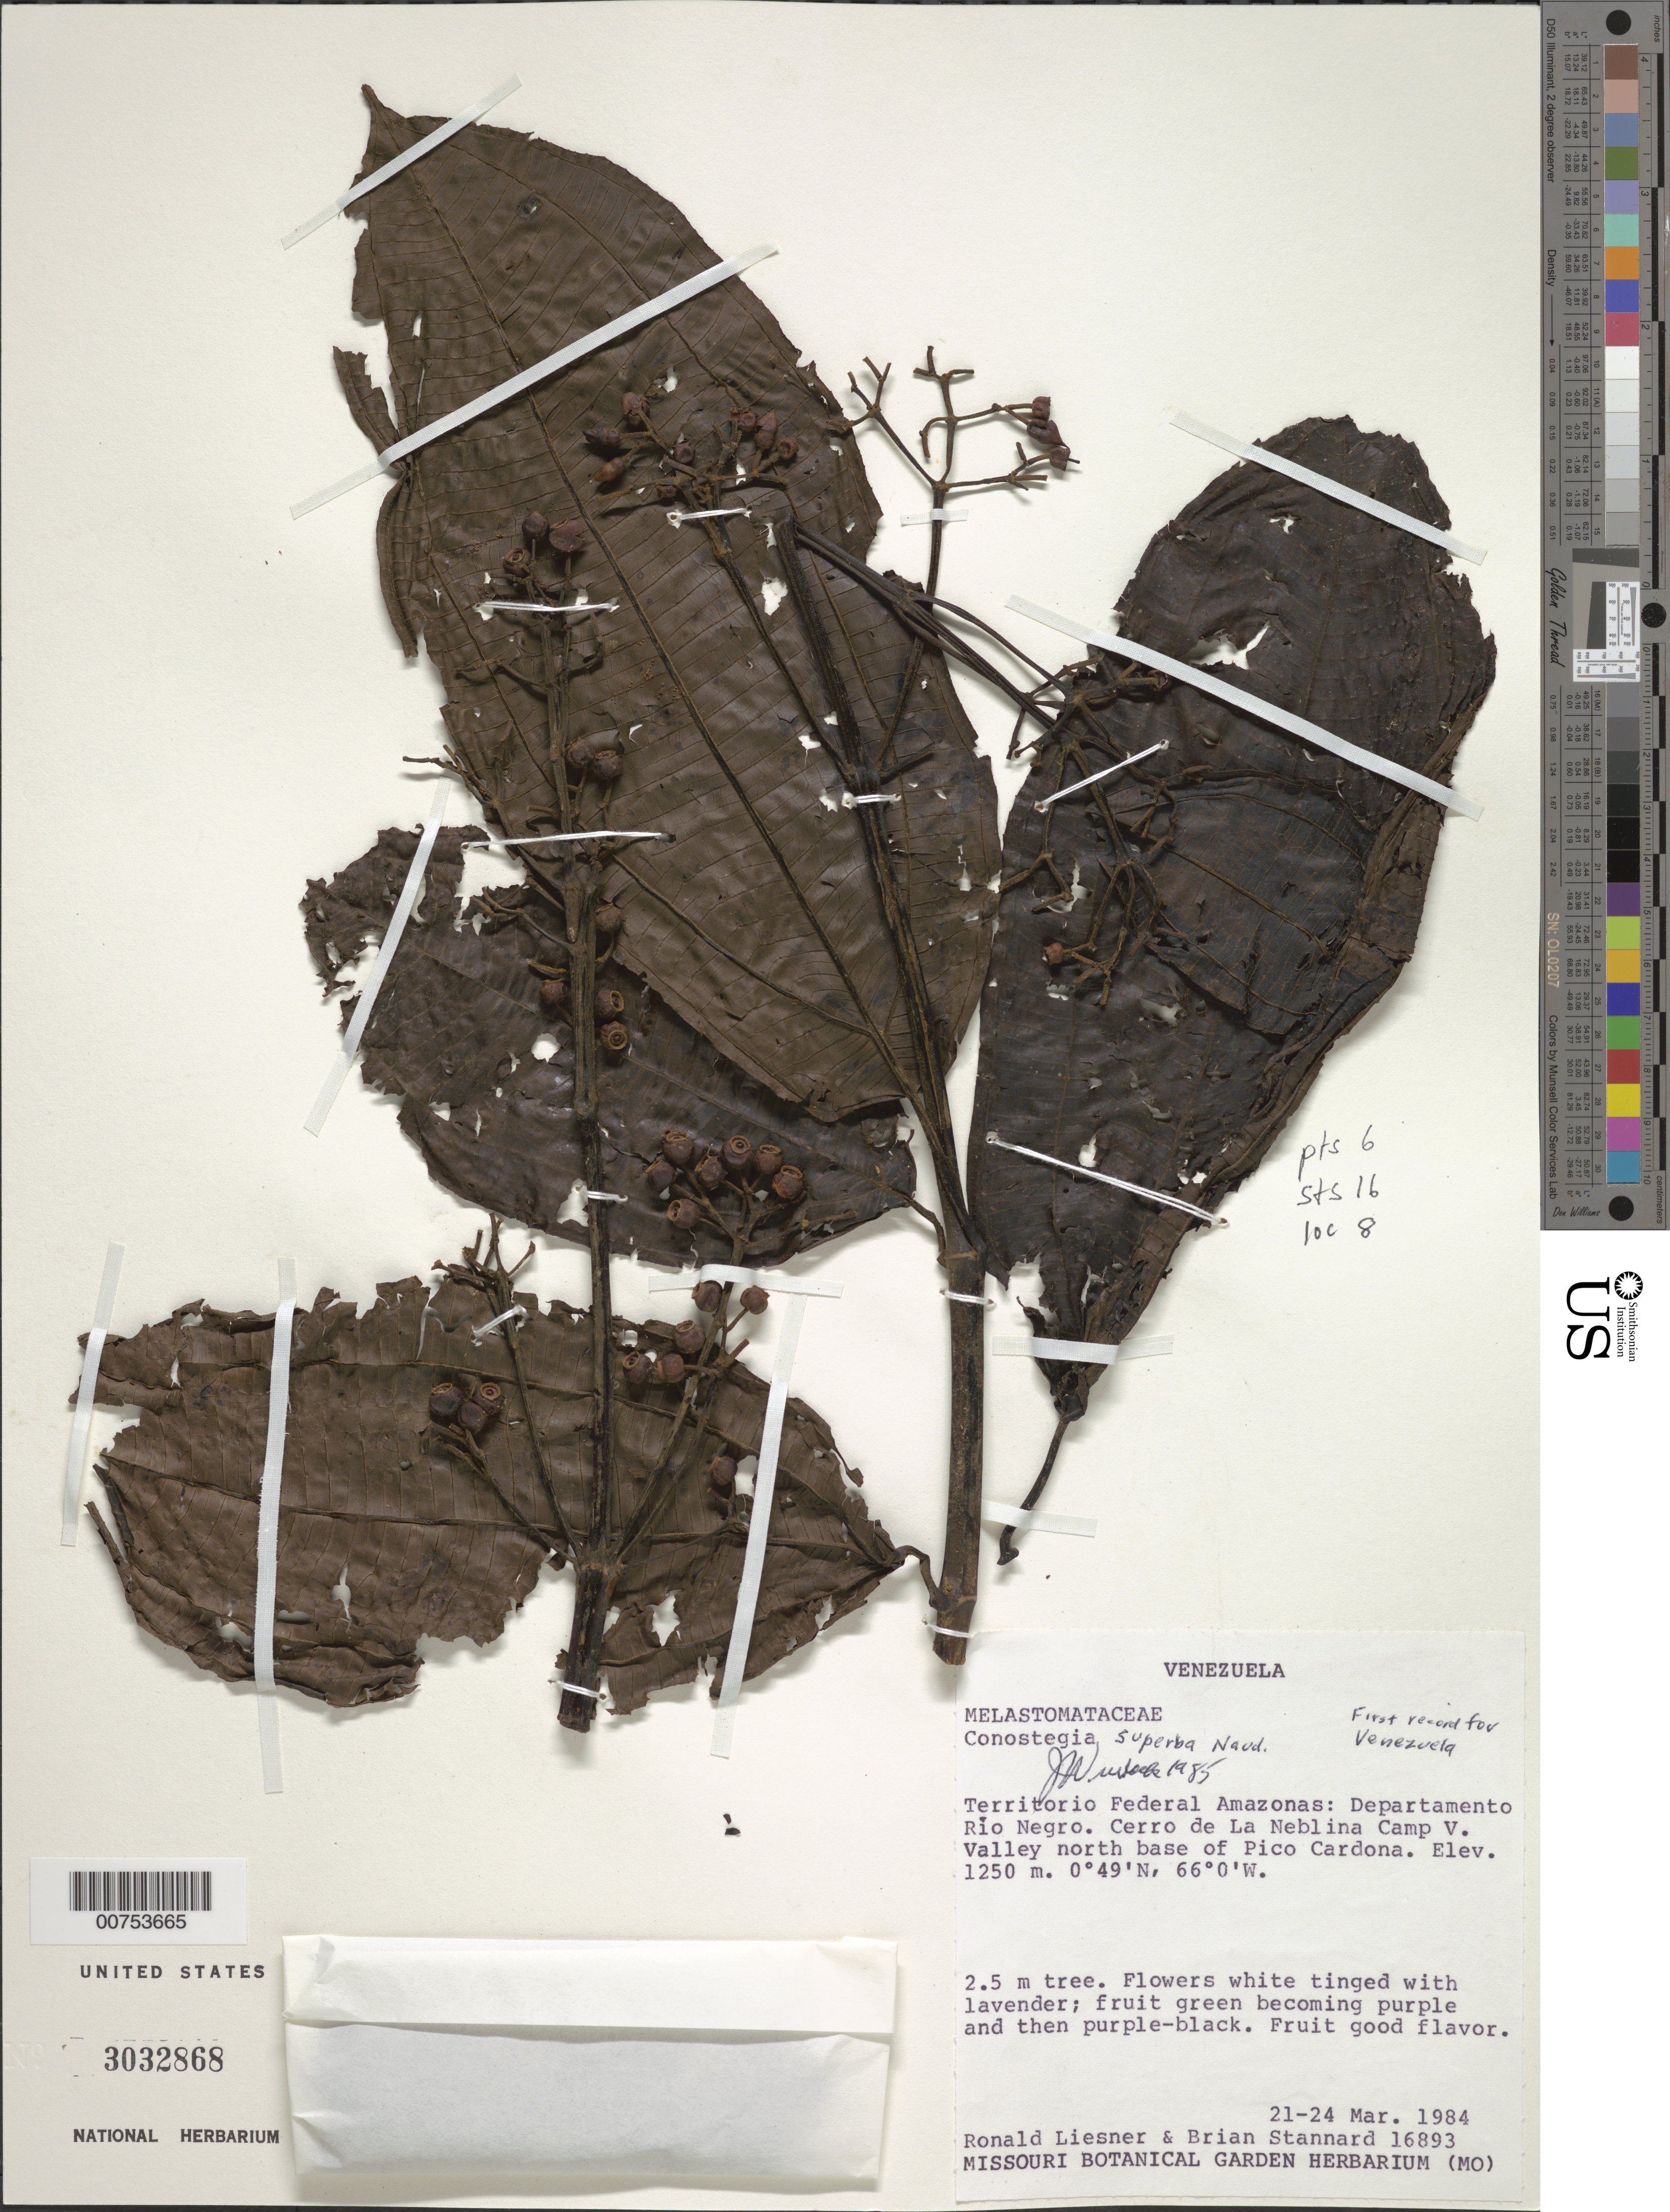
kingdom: Plantae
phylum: Tracheophyta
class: Magnoliopsida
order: Myrtales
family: Melastomataceae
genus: Conostegia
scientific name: Conostegia superba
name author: Naudin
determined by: Wurdack, John J., (US), US (UNITED STATES)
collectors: R. L. Liesner & B. L. Stannard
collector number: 16893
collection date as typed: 21-Mar-84 to 24-Mar-84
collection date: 1984-03-21/1984-03-24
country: Venezuela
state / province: Amazonas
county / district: Río Negro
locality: Cerro de La Neblina Base Camp V, north base of Pico Cardona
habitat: Valley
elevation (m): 1250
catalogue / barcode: US 3032868